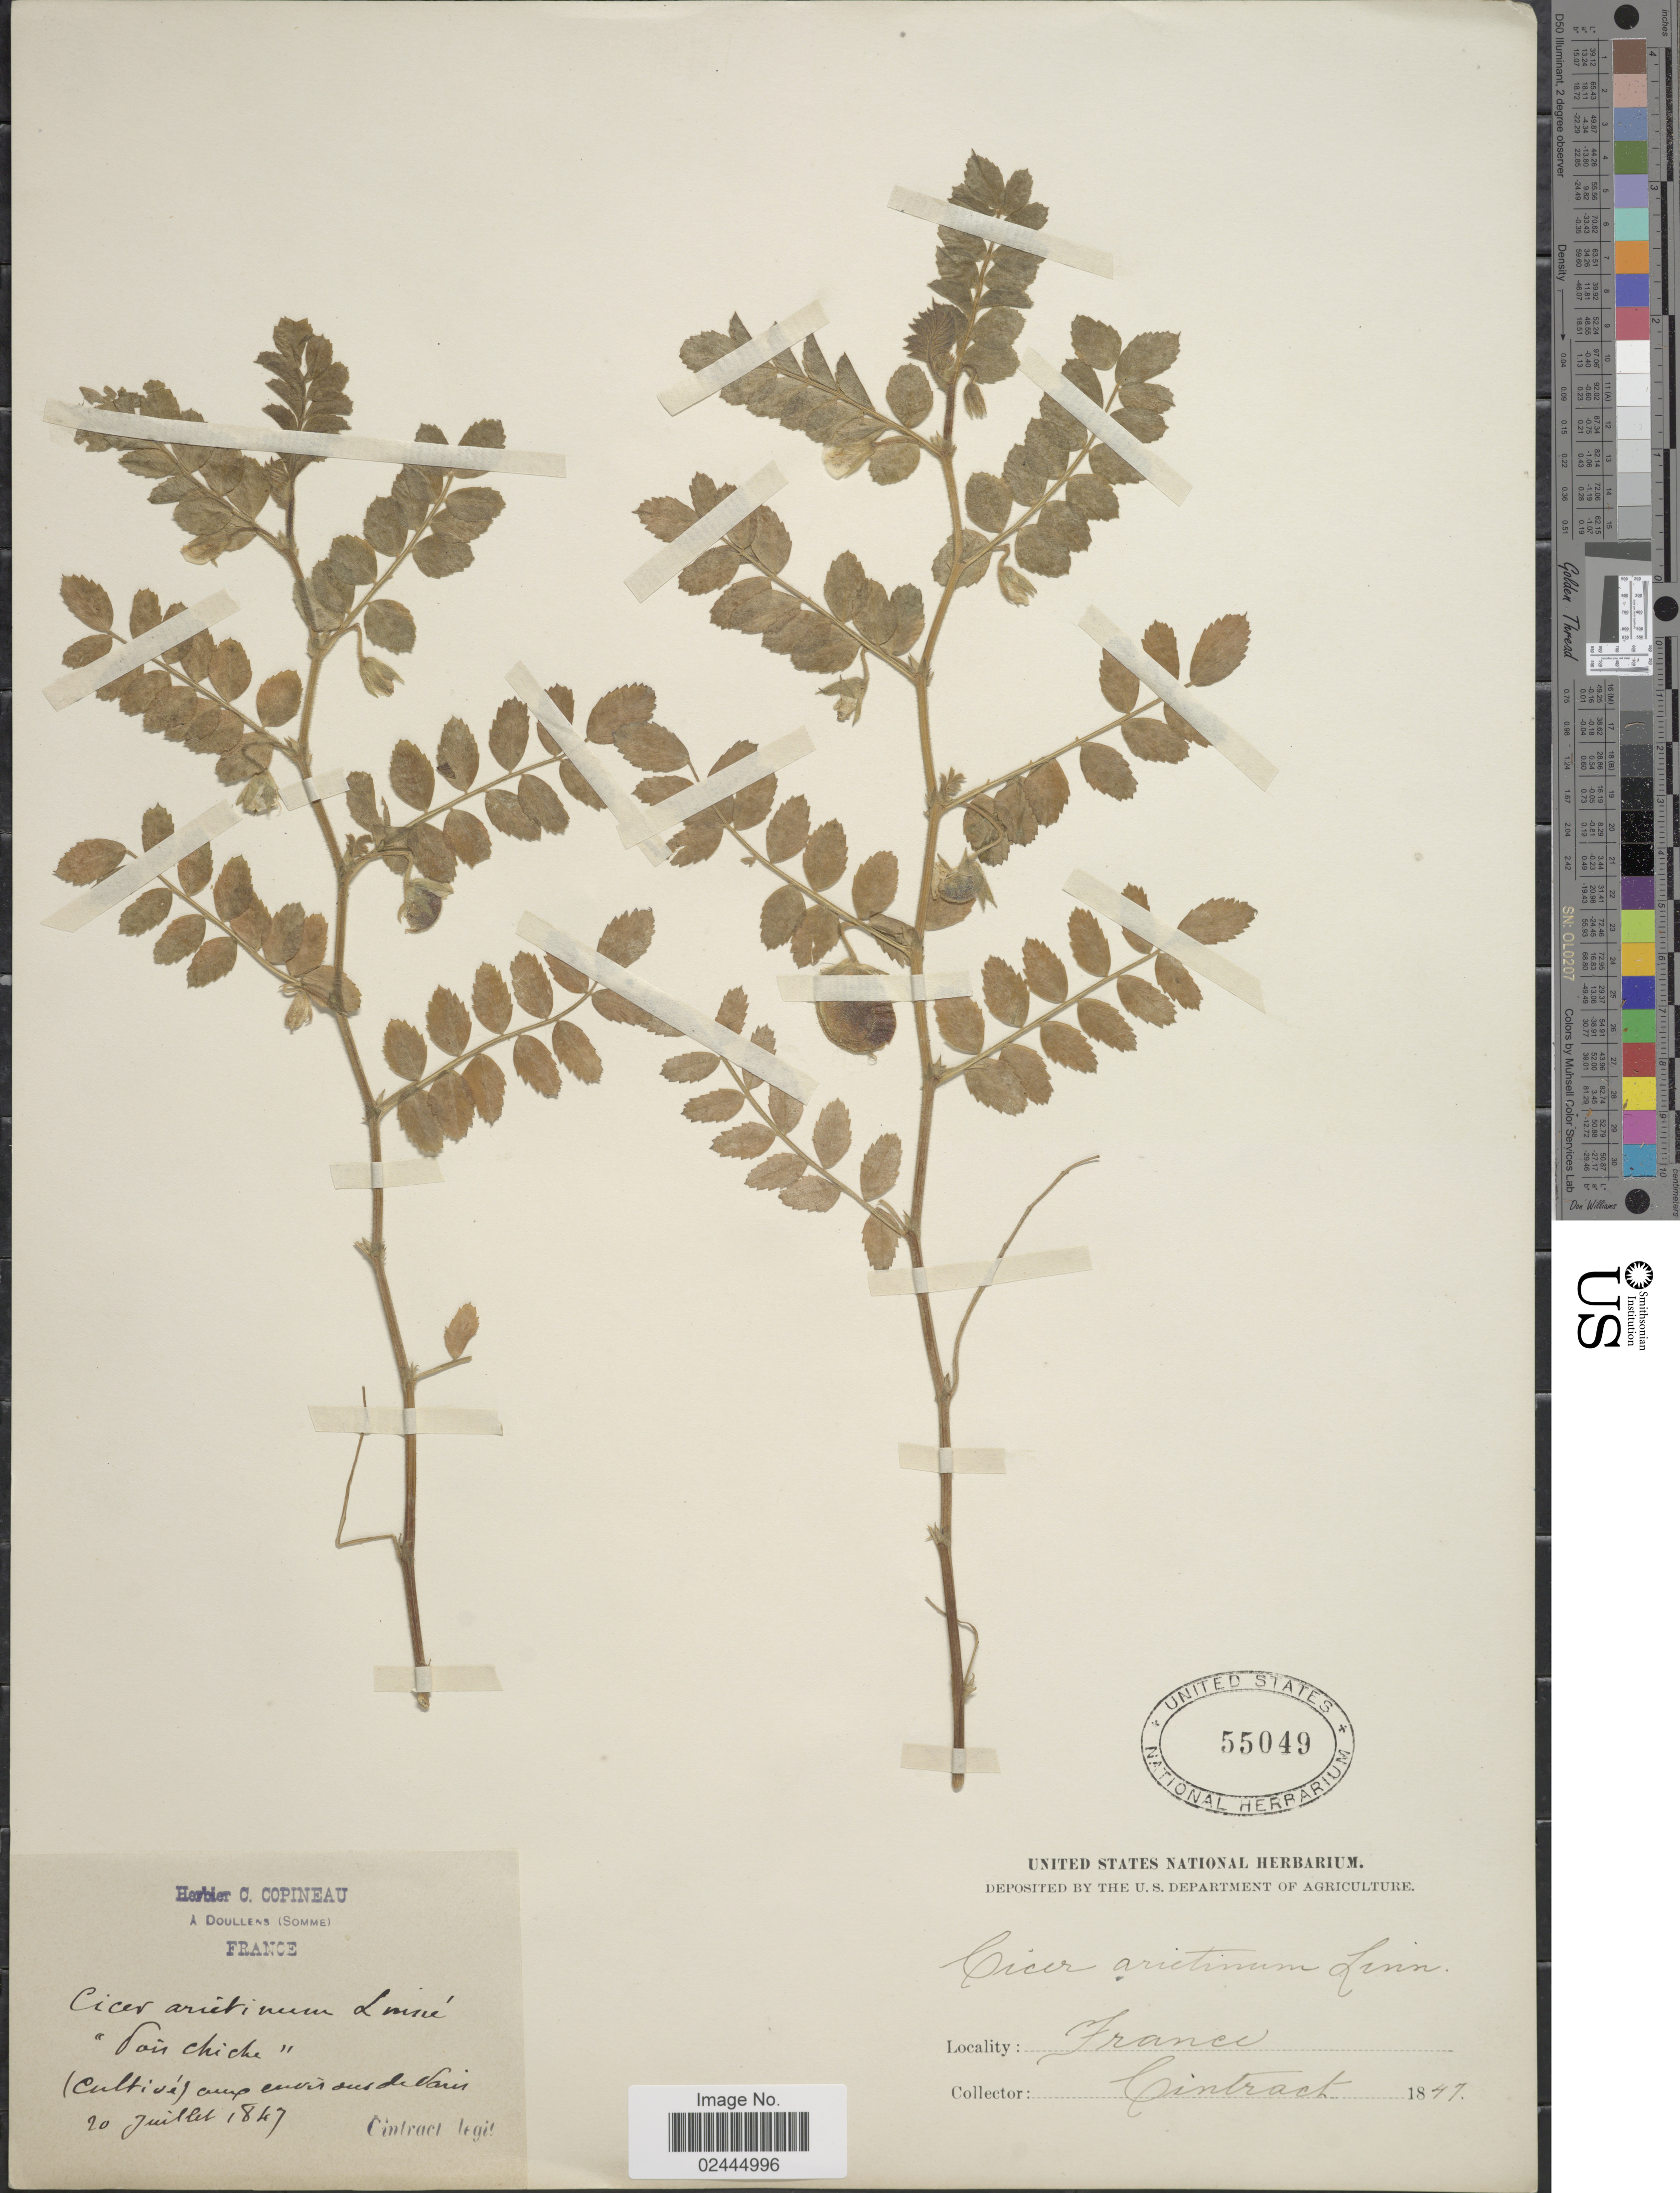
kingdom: Plantae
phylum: Tracheophyta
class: Magnoliopsida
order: Fabales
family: Fabaceae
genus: Cicer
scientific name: Cicer arietinum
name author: L.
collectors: Cintract, --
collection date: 1847-07-20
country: France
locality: aux environs de Varin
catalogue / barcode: US 55049